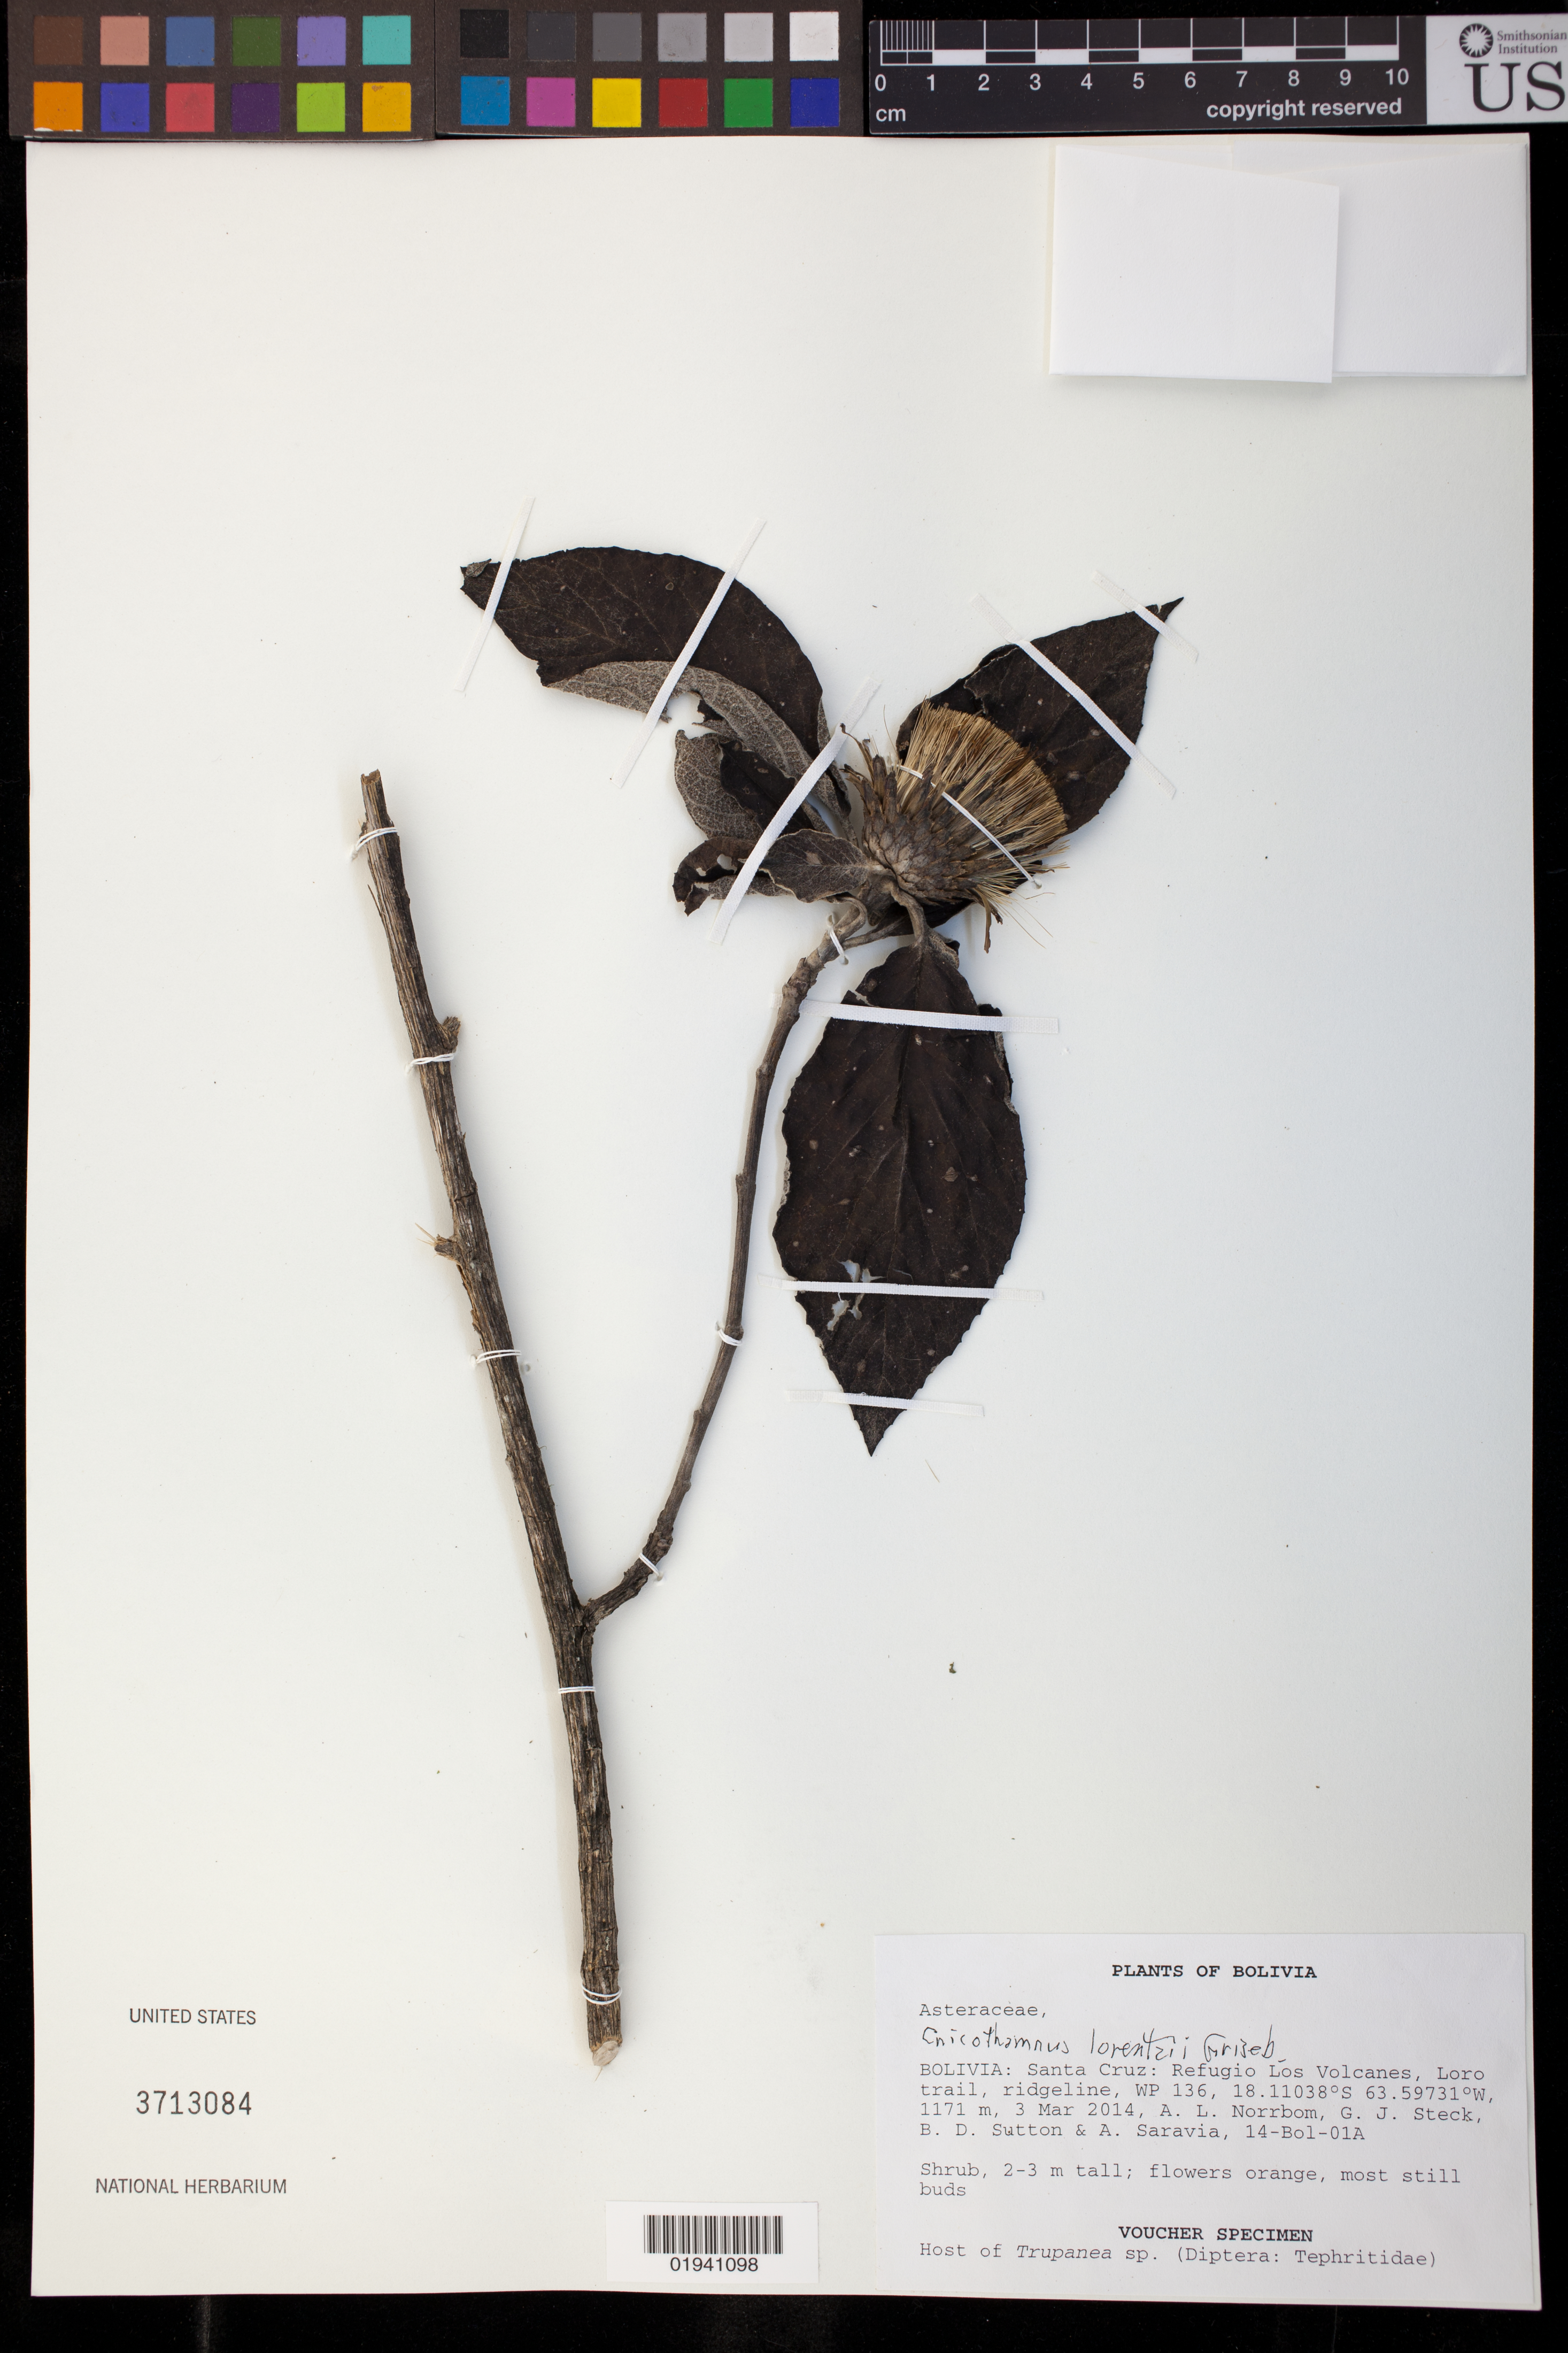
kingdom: Plantae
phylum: Tracheophyta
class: Magnoliopsida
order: Asterales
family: Asteraceae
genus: Cnicothamnus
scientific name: Cnicothamnus lorentzii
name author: Griseb.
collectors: A. L. Norrbom, G. Steck, B. Sutton & A. Saravia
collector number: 14-Bol-01A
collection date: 2014-03-03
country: Bolivia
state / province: Santa Cruz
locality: Refugio Los Volcanes, Loro trail, WP 136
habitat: ridgeline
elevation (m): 1171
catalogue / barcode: US 3713084